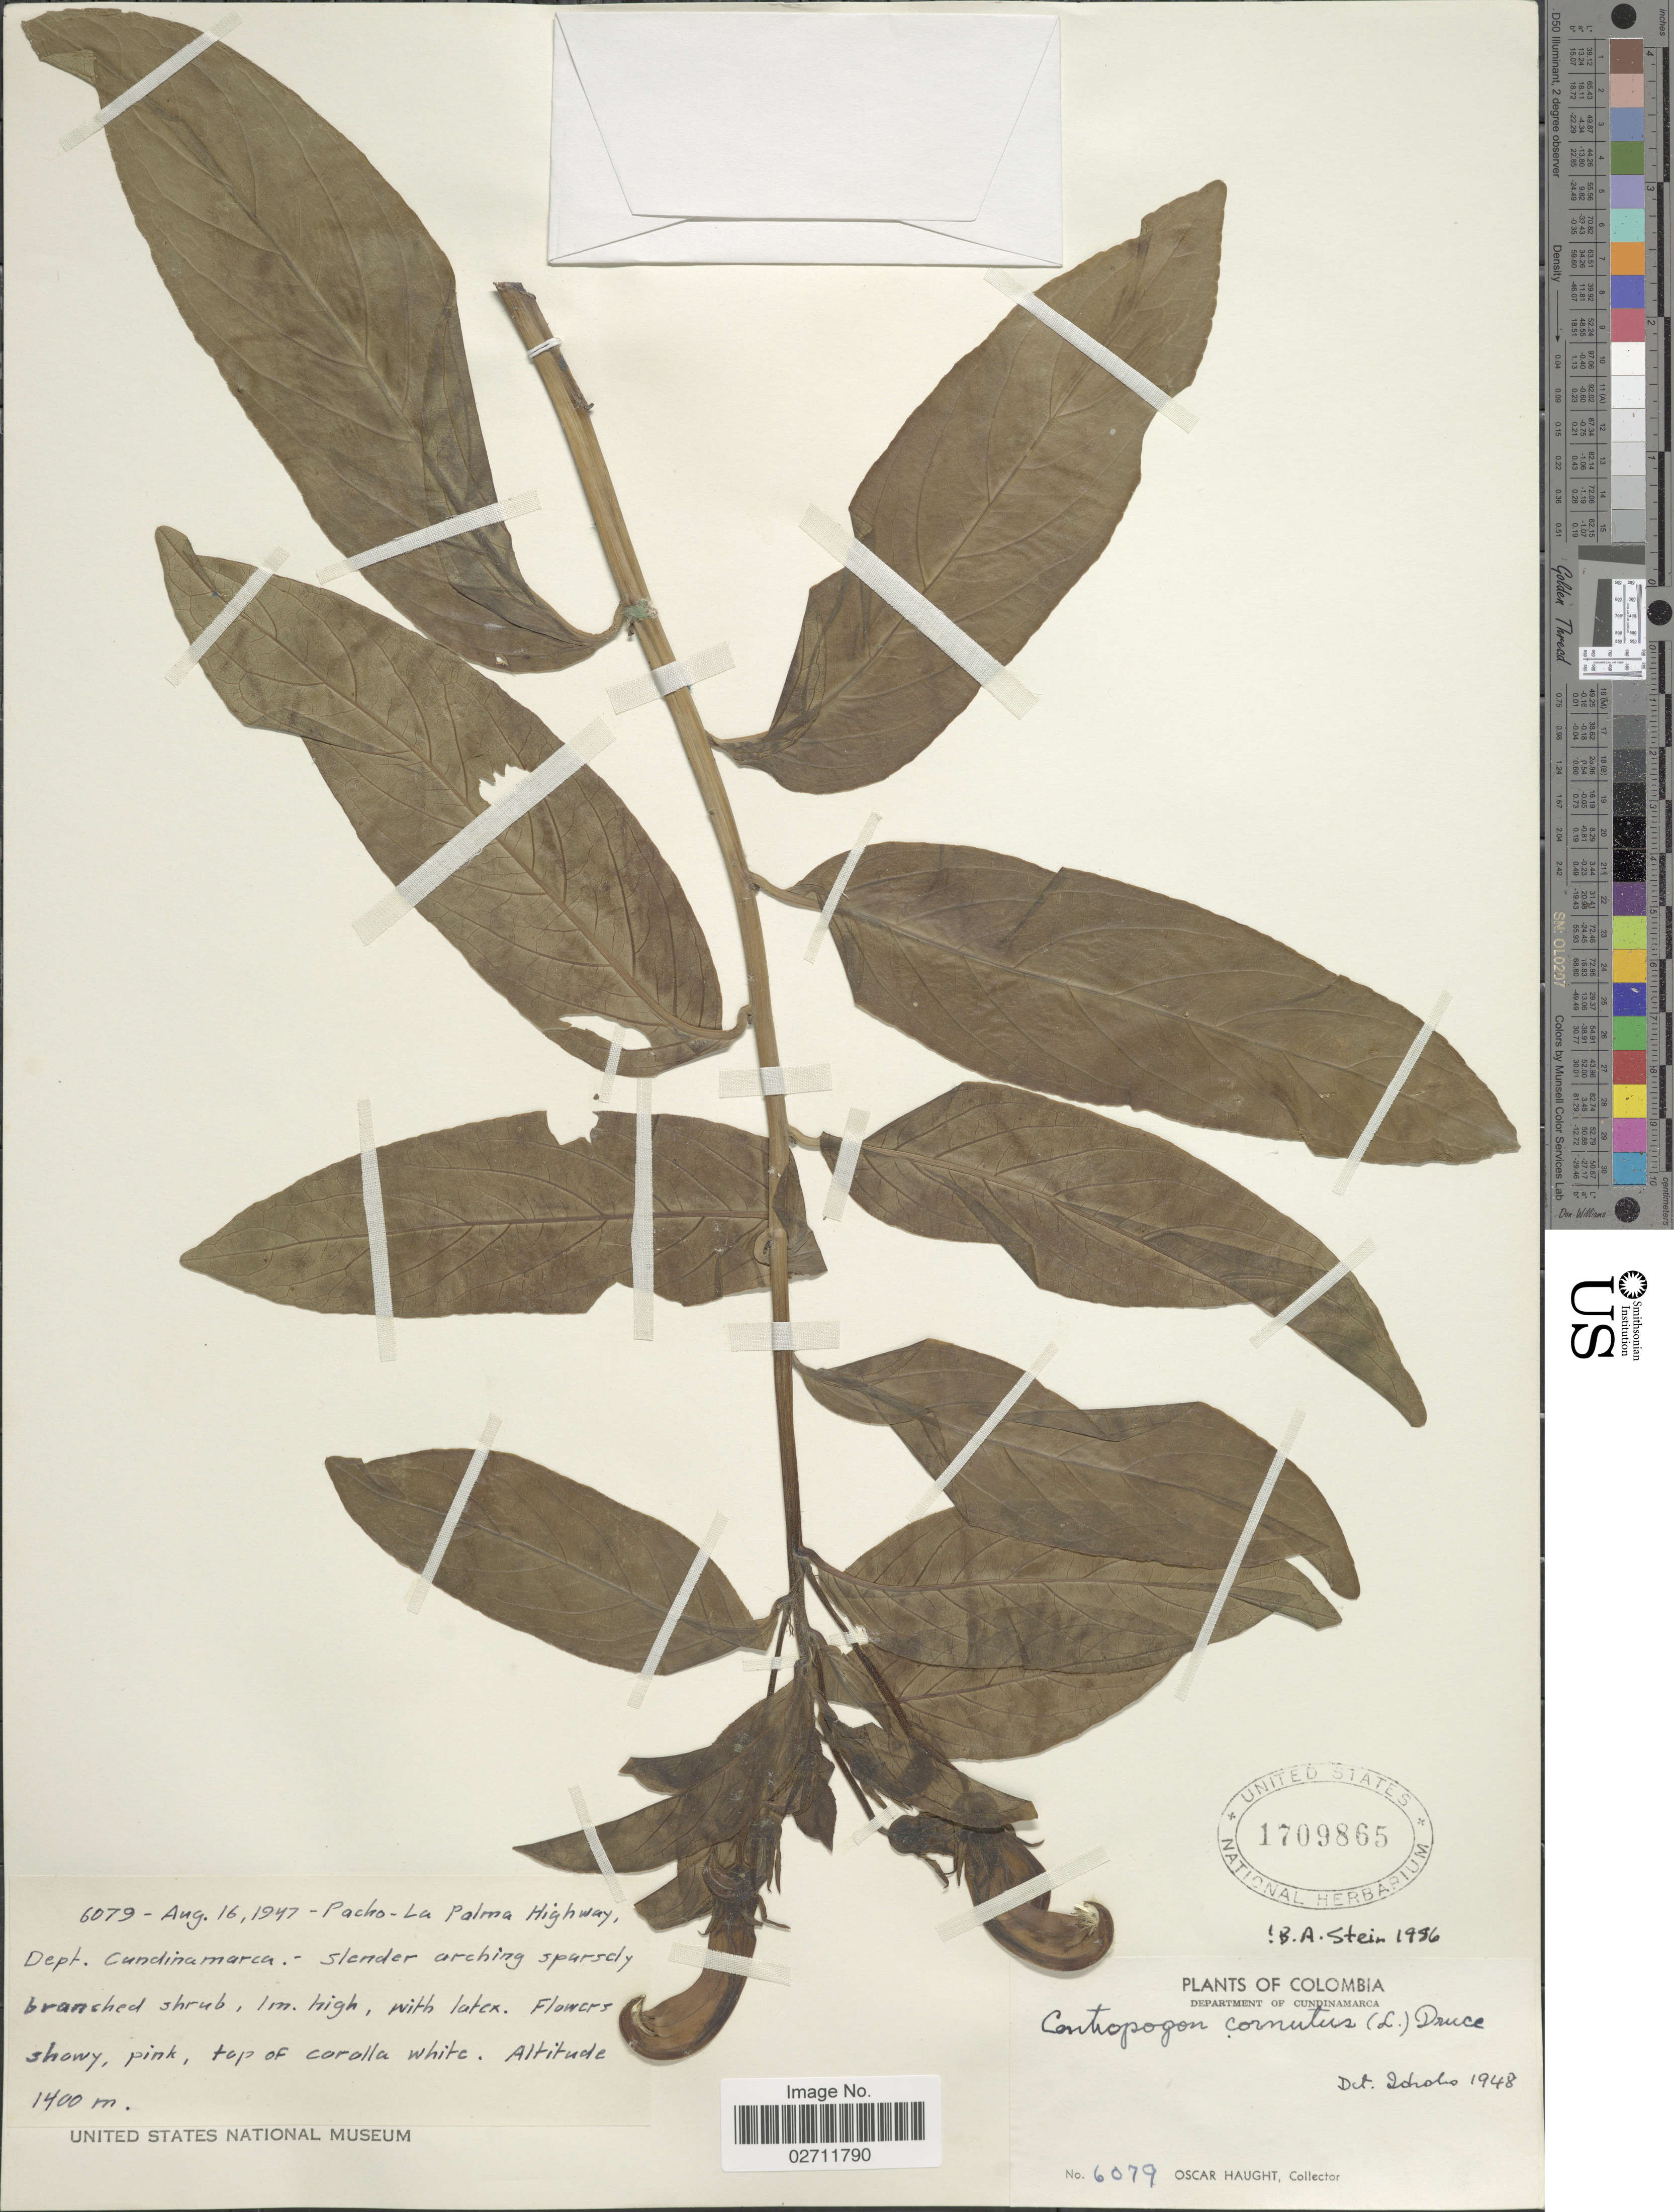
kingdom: Plantae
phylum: Tracheophyta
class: Magnoliopsida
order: Asterales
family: Campanulaceae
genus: Centropogon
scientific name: Centropogon cornutus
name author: (L.) Druce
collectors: O. L. Haught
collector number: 6079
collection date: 1947-08-16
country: Colombia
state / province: Cundinamarca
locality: Pacho-La Palma Highway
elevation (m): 1400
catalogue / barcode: US 1709865